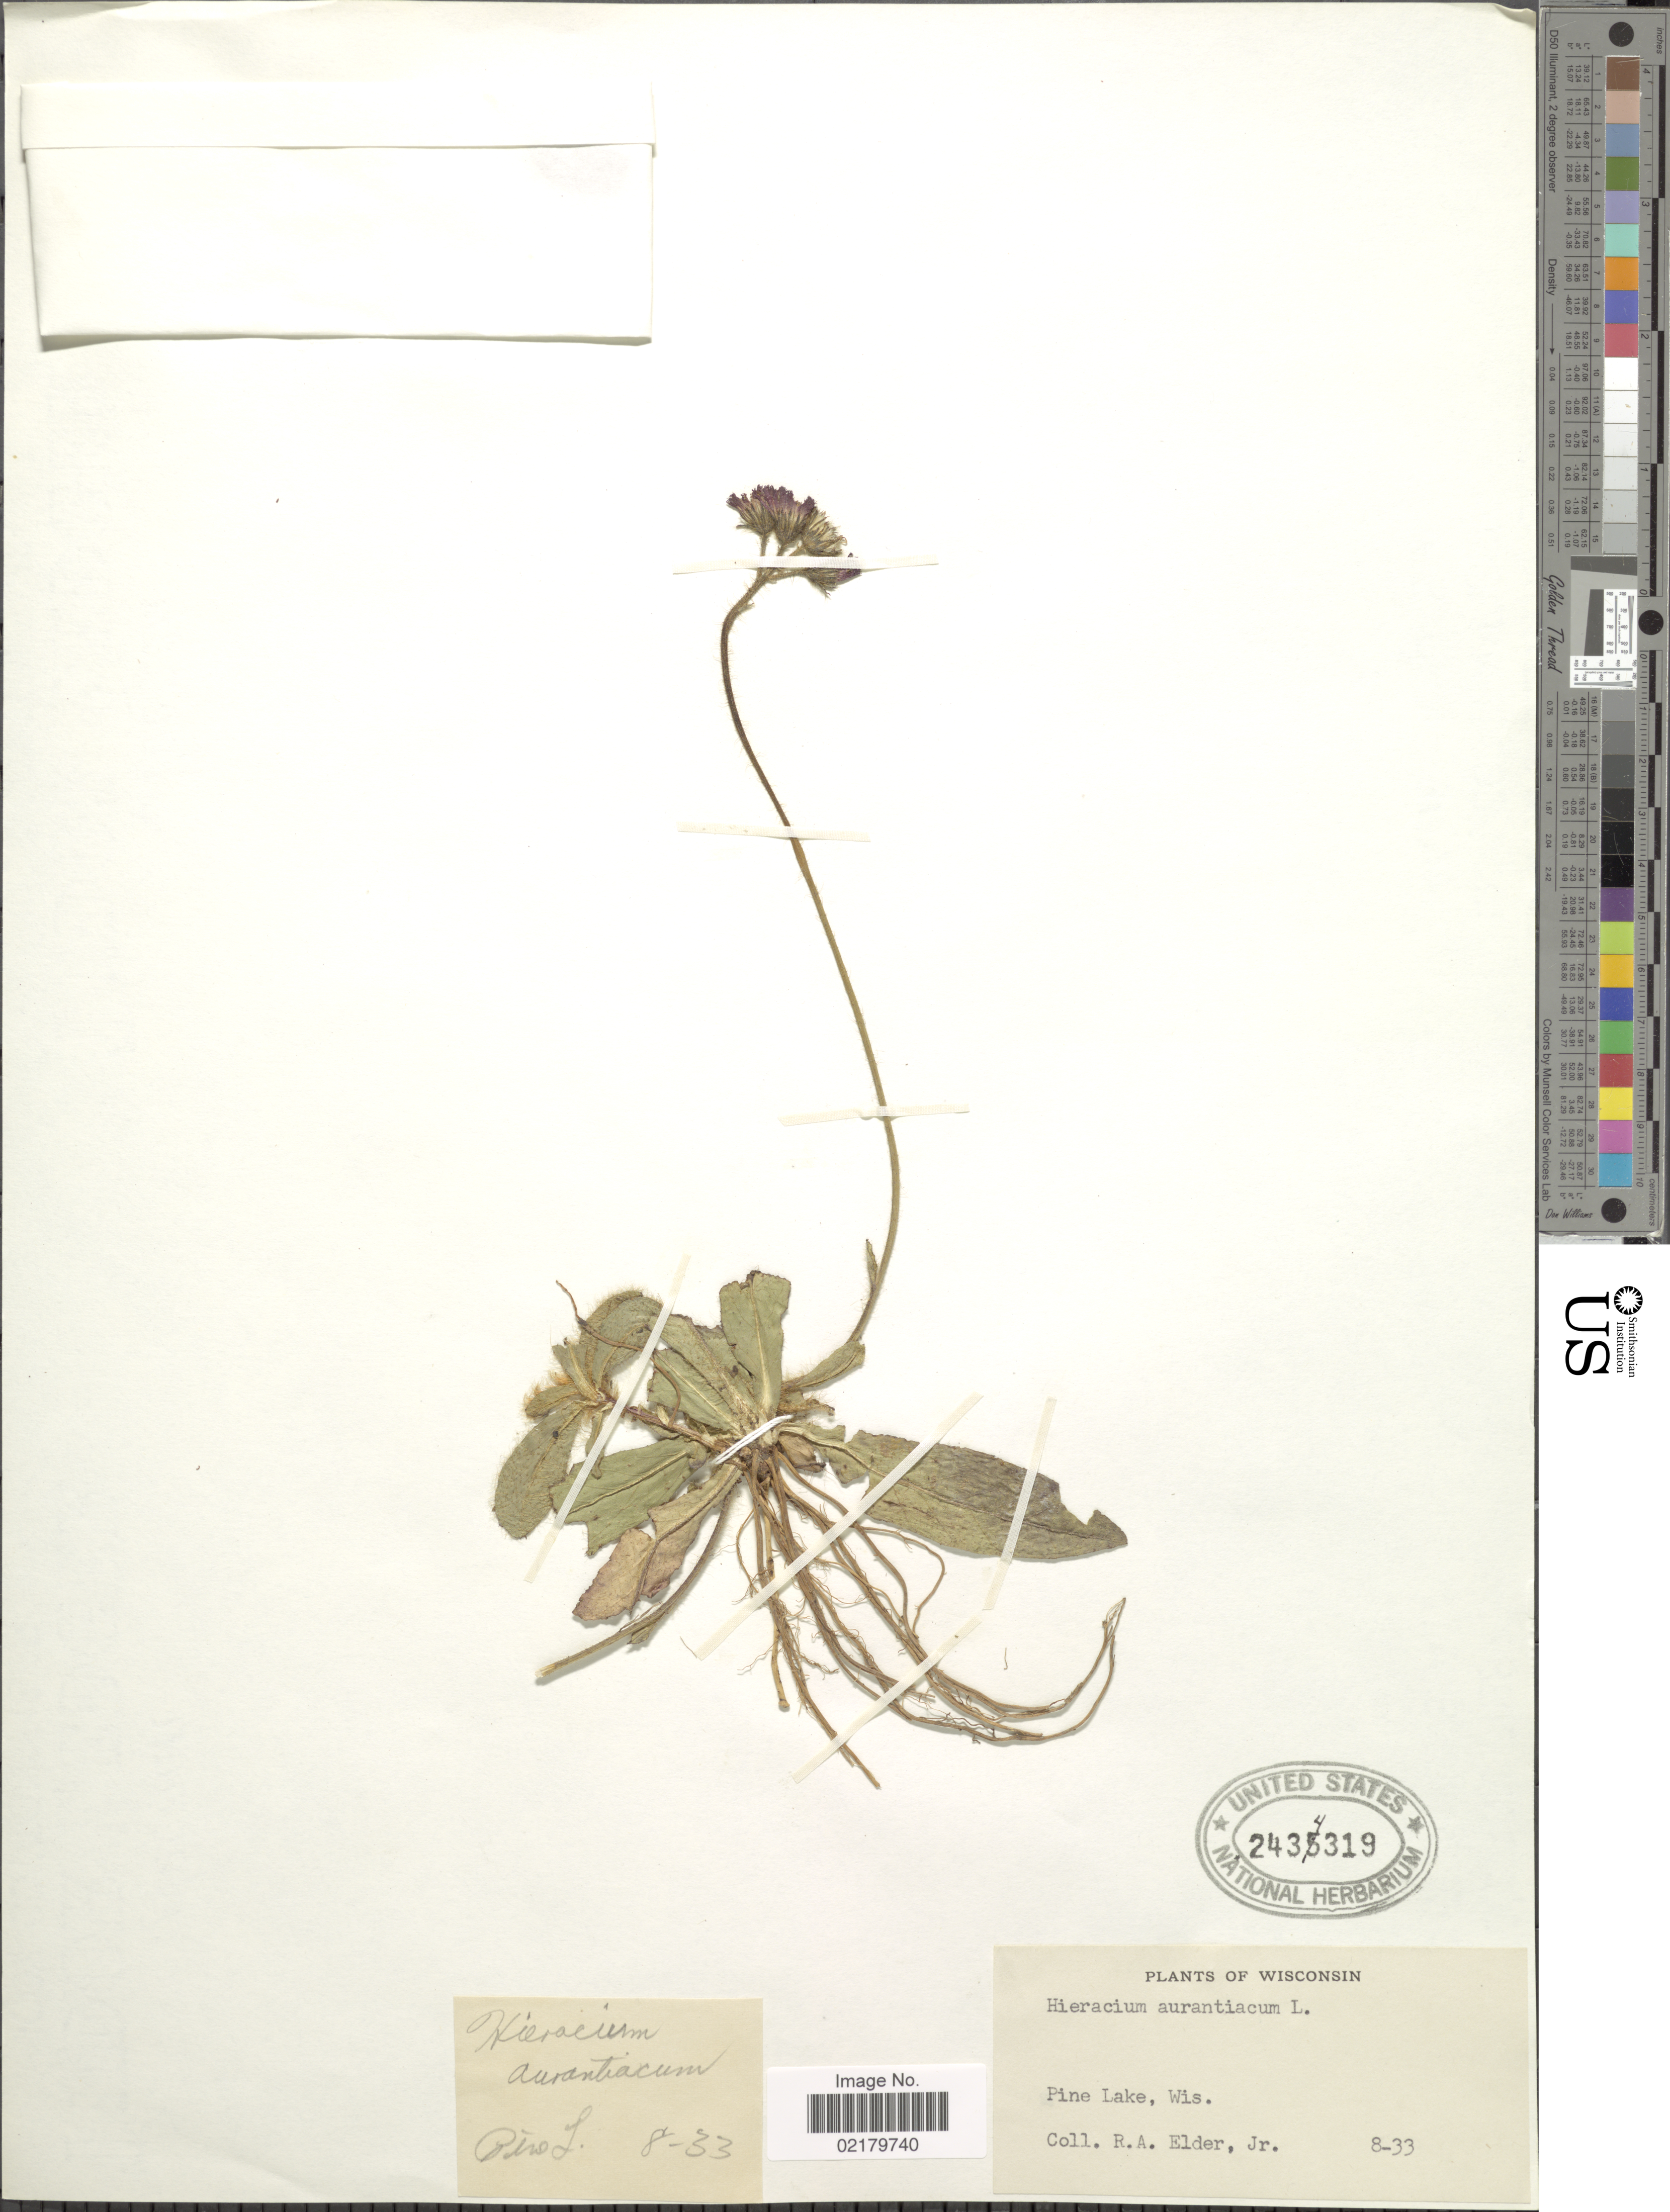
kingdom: Plantae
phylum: Tracheophyta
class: Magnoliopsida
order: Asterales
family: Asteraceae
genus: Pilosella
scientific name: Pilosella aurantiaca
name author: (L.) F.W. Schultz & Sch. Bip.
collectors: R. Elder Jr.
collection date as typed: Transcribed d/m/y: /8/33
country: United States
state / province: Wisconsin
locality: Pine Lake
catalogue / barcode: US 2434319